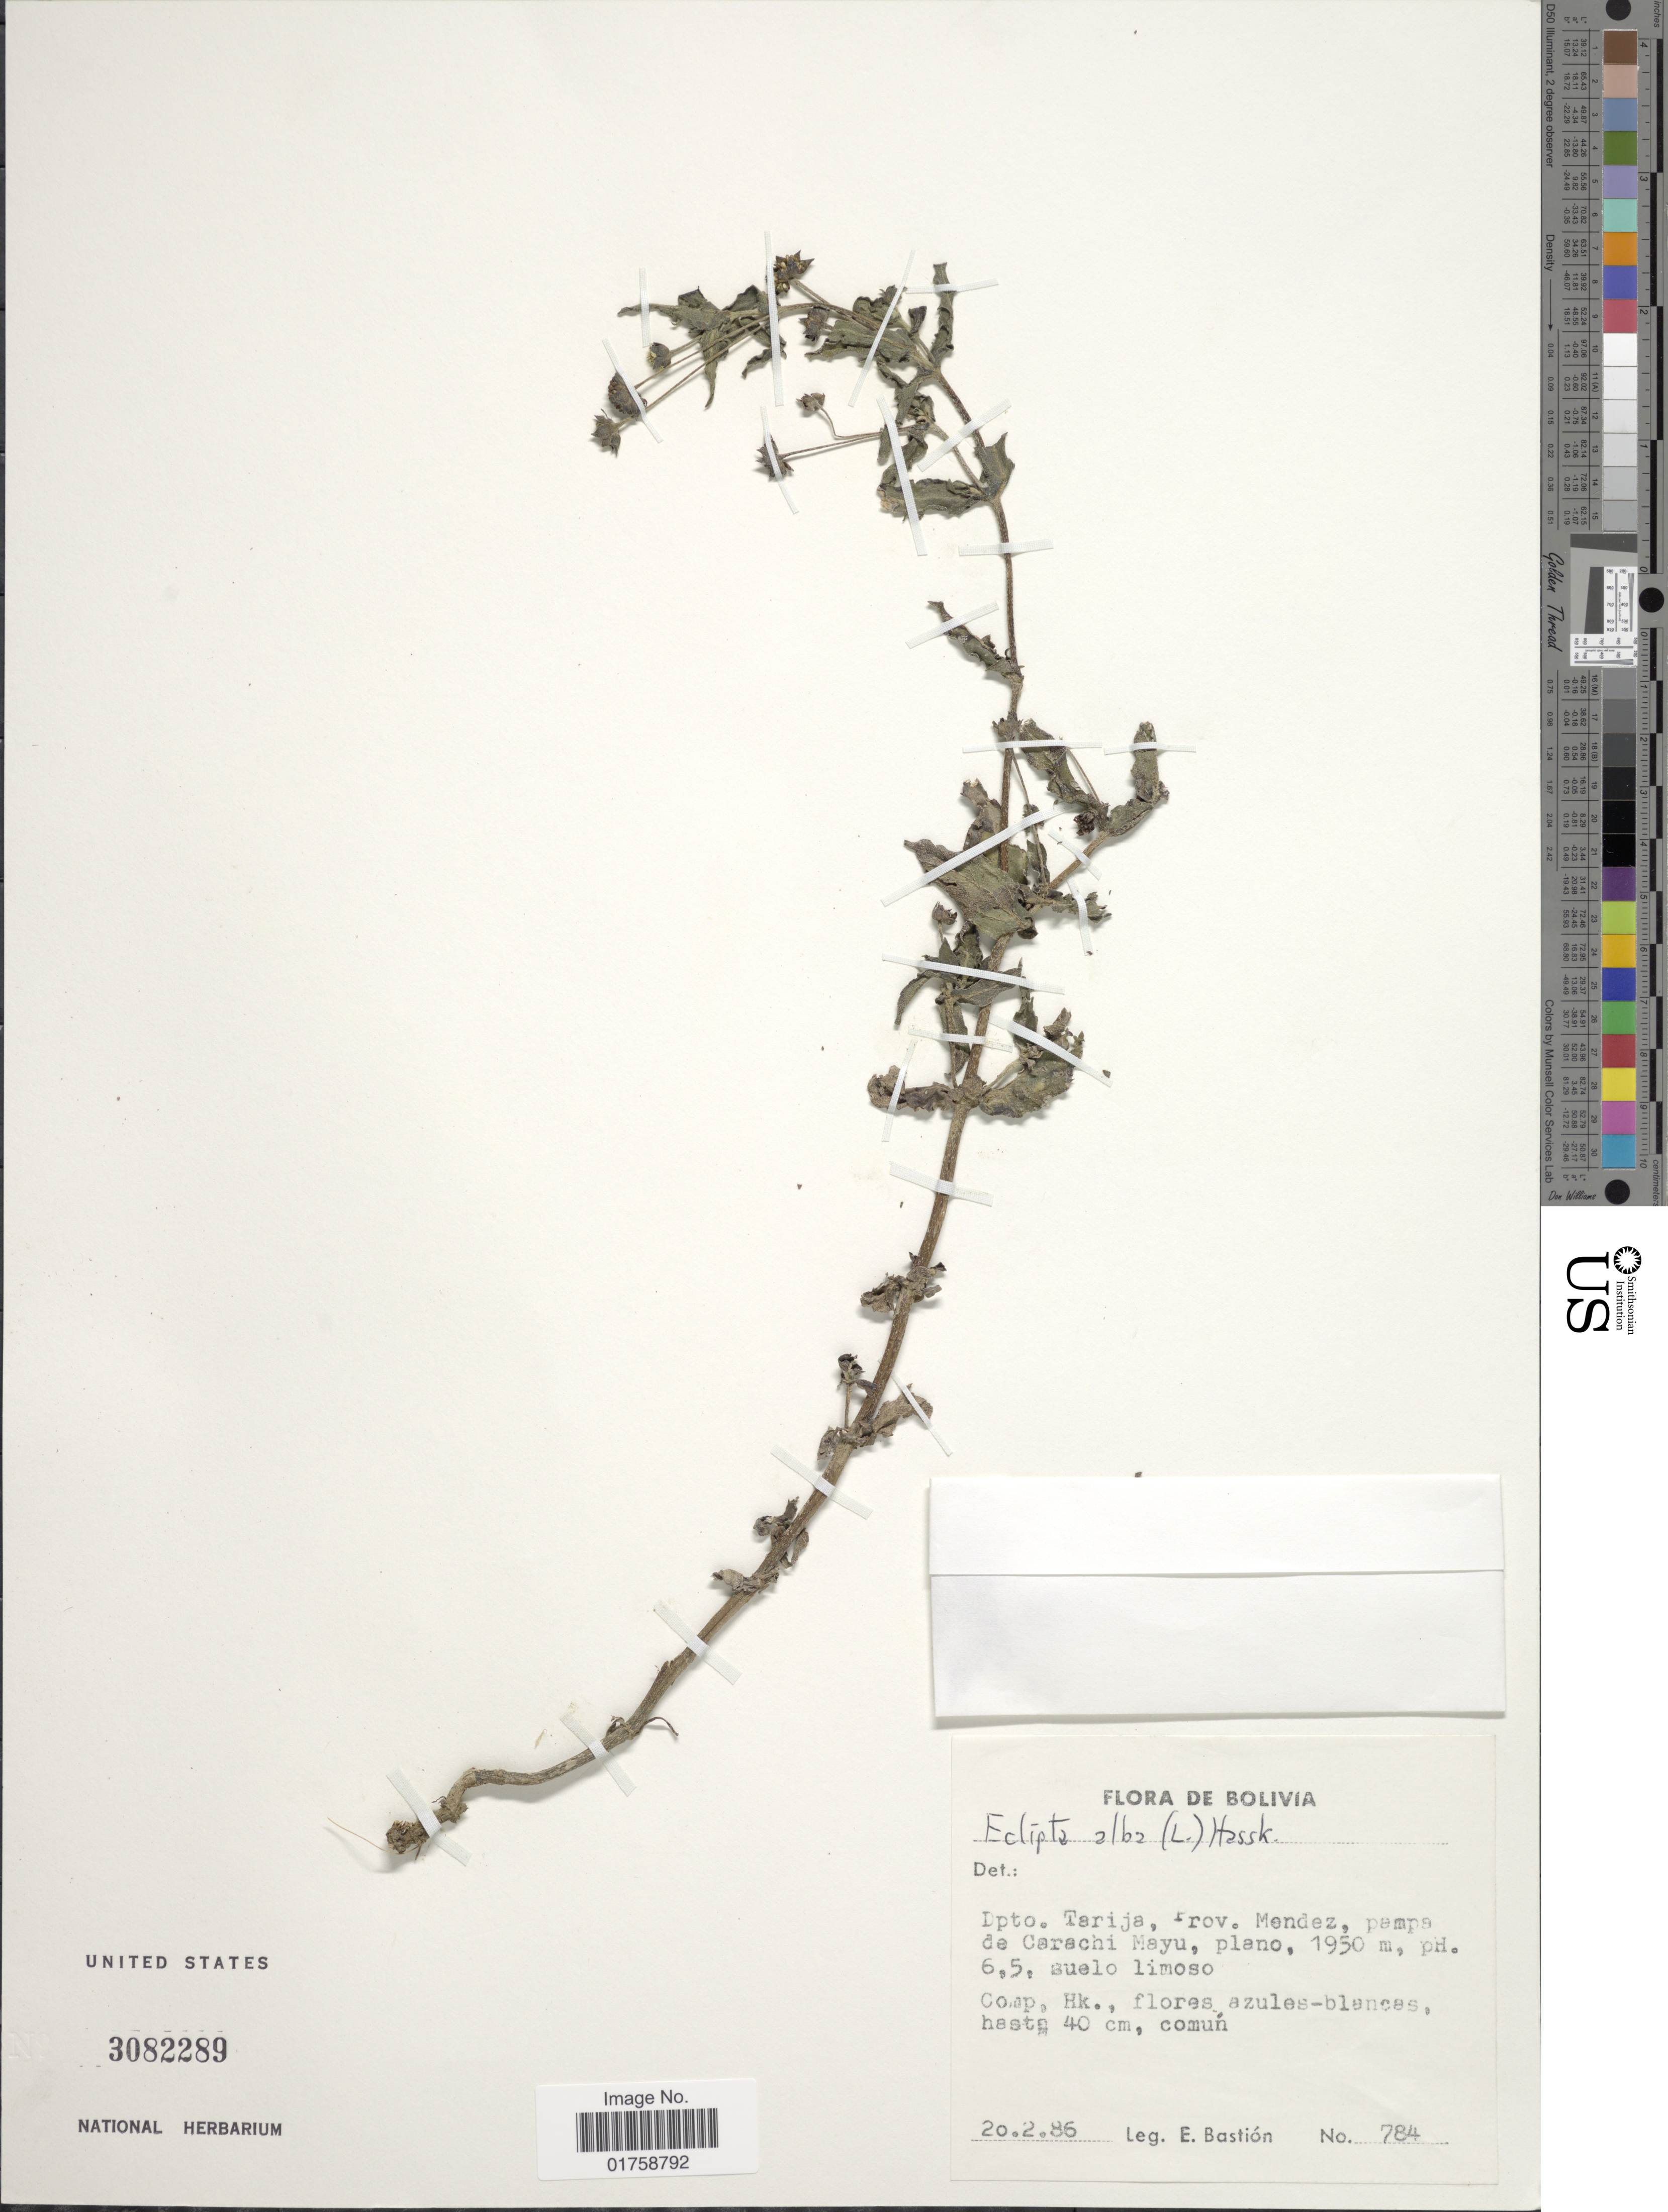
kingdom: Plantae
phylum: Tracheophyta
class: Magnoliopsida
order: Asterales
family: Asteraceae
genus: Eclipta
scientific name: Eclipta alba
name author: (L.) Hassk.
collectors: E. Bastion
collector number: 784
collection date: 1986-02-20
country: Bolivia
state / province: Tarija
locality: Prov. Mendez, pampa de Carachi Mayu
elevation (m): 1950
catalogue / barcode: US 3082289